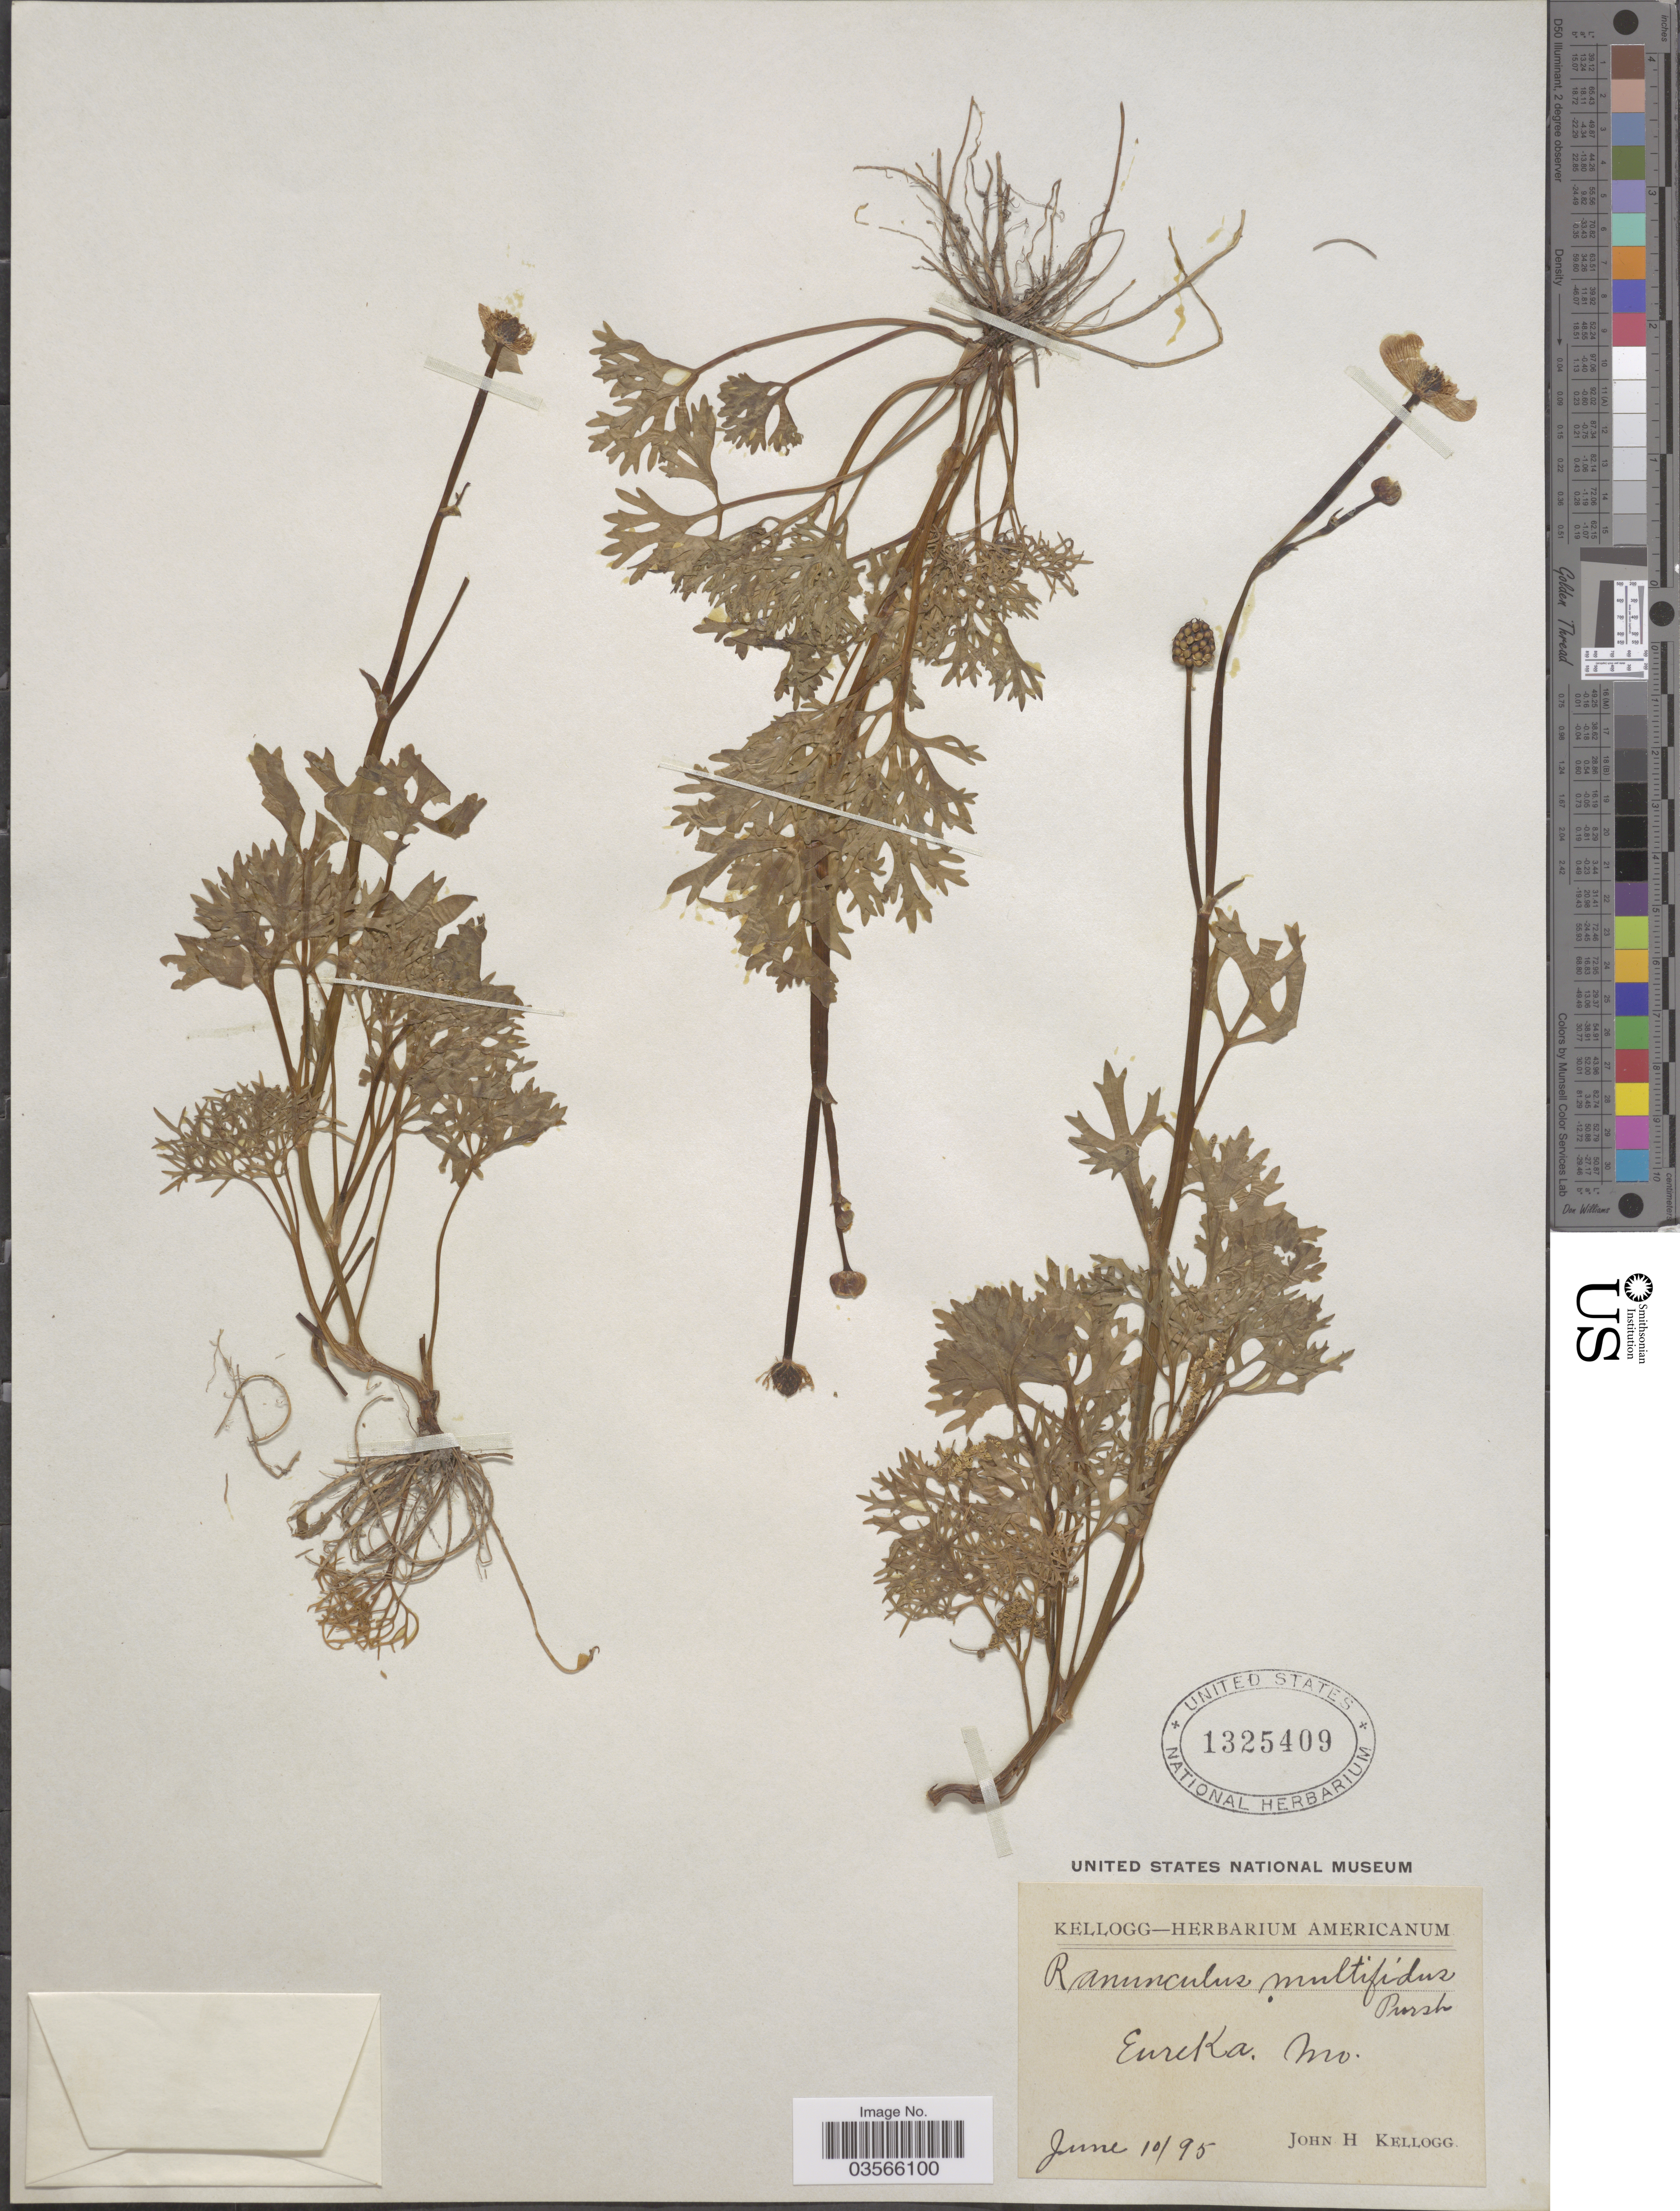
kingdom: Plantae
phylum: Tracheophyta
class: Magnoliopsida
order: Ranunculales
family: Ranunculaceae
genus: Ranunculus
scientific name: Ranunculus flabellaris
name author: Raf.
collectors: J. H. Kellogg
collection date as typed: Transcribed d/m/y: 10/6/95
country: United States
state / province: Missouri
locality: Eureka.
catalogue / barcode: US 1325409